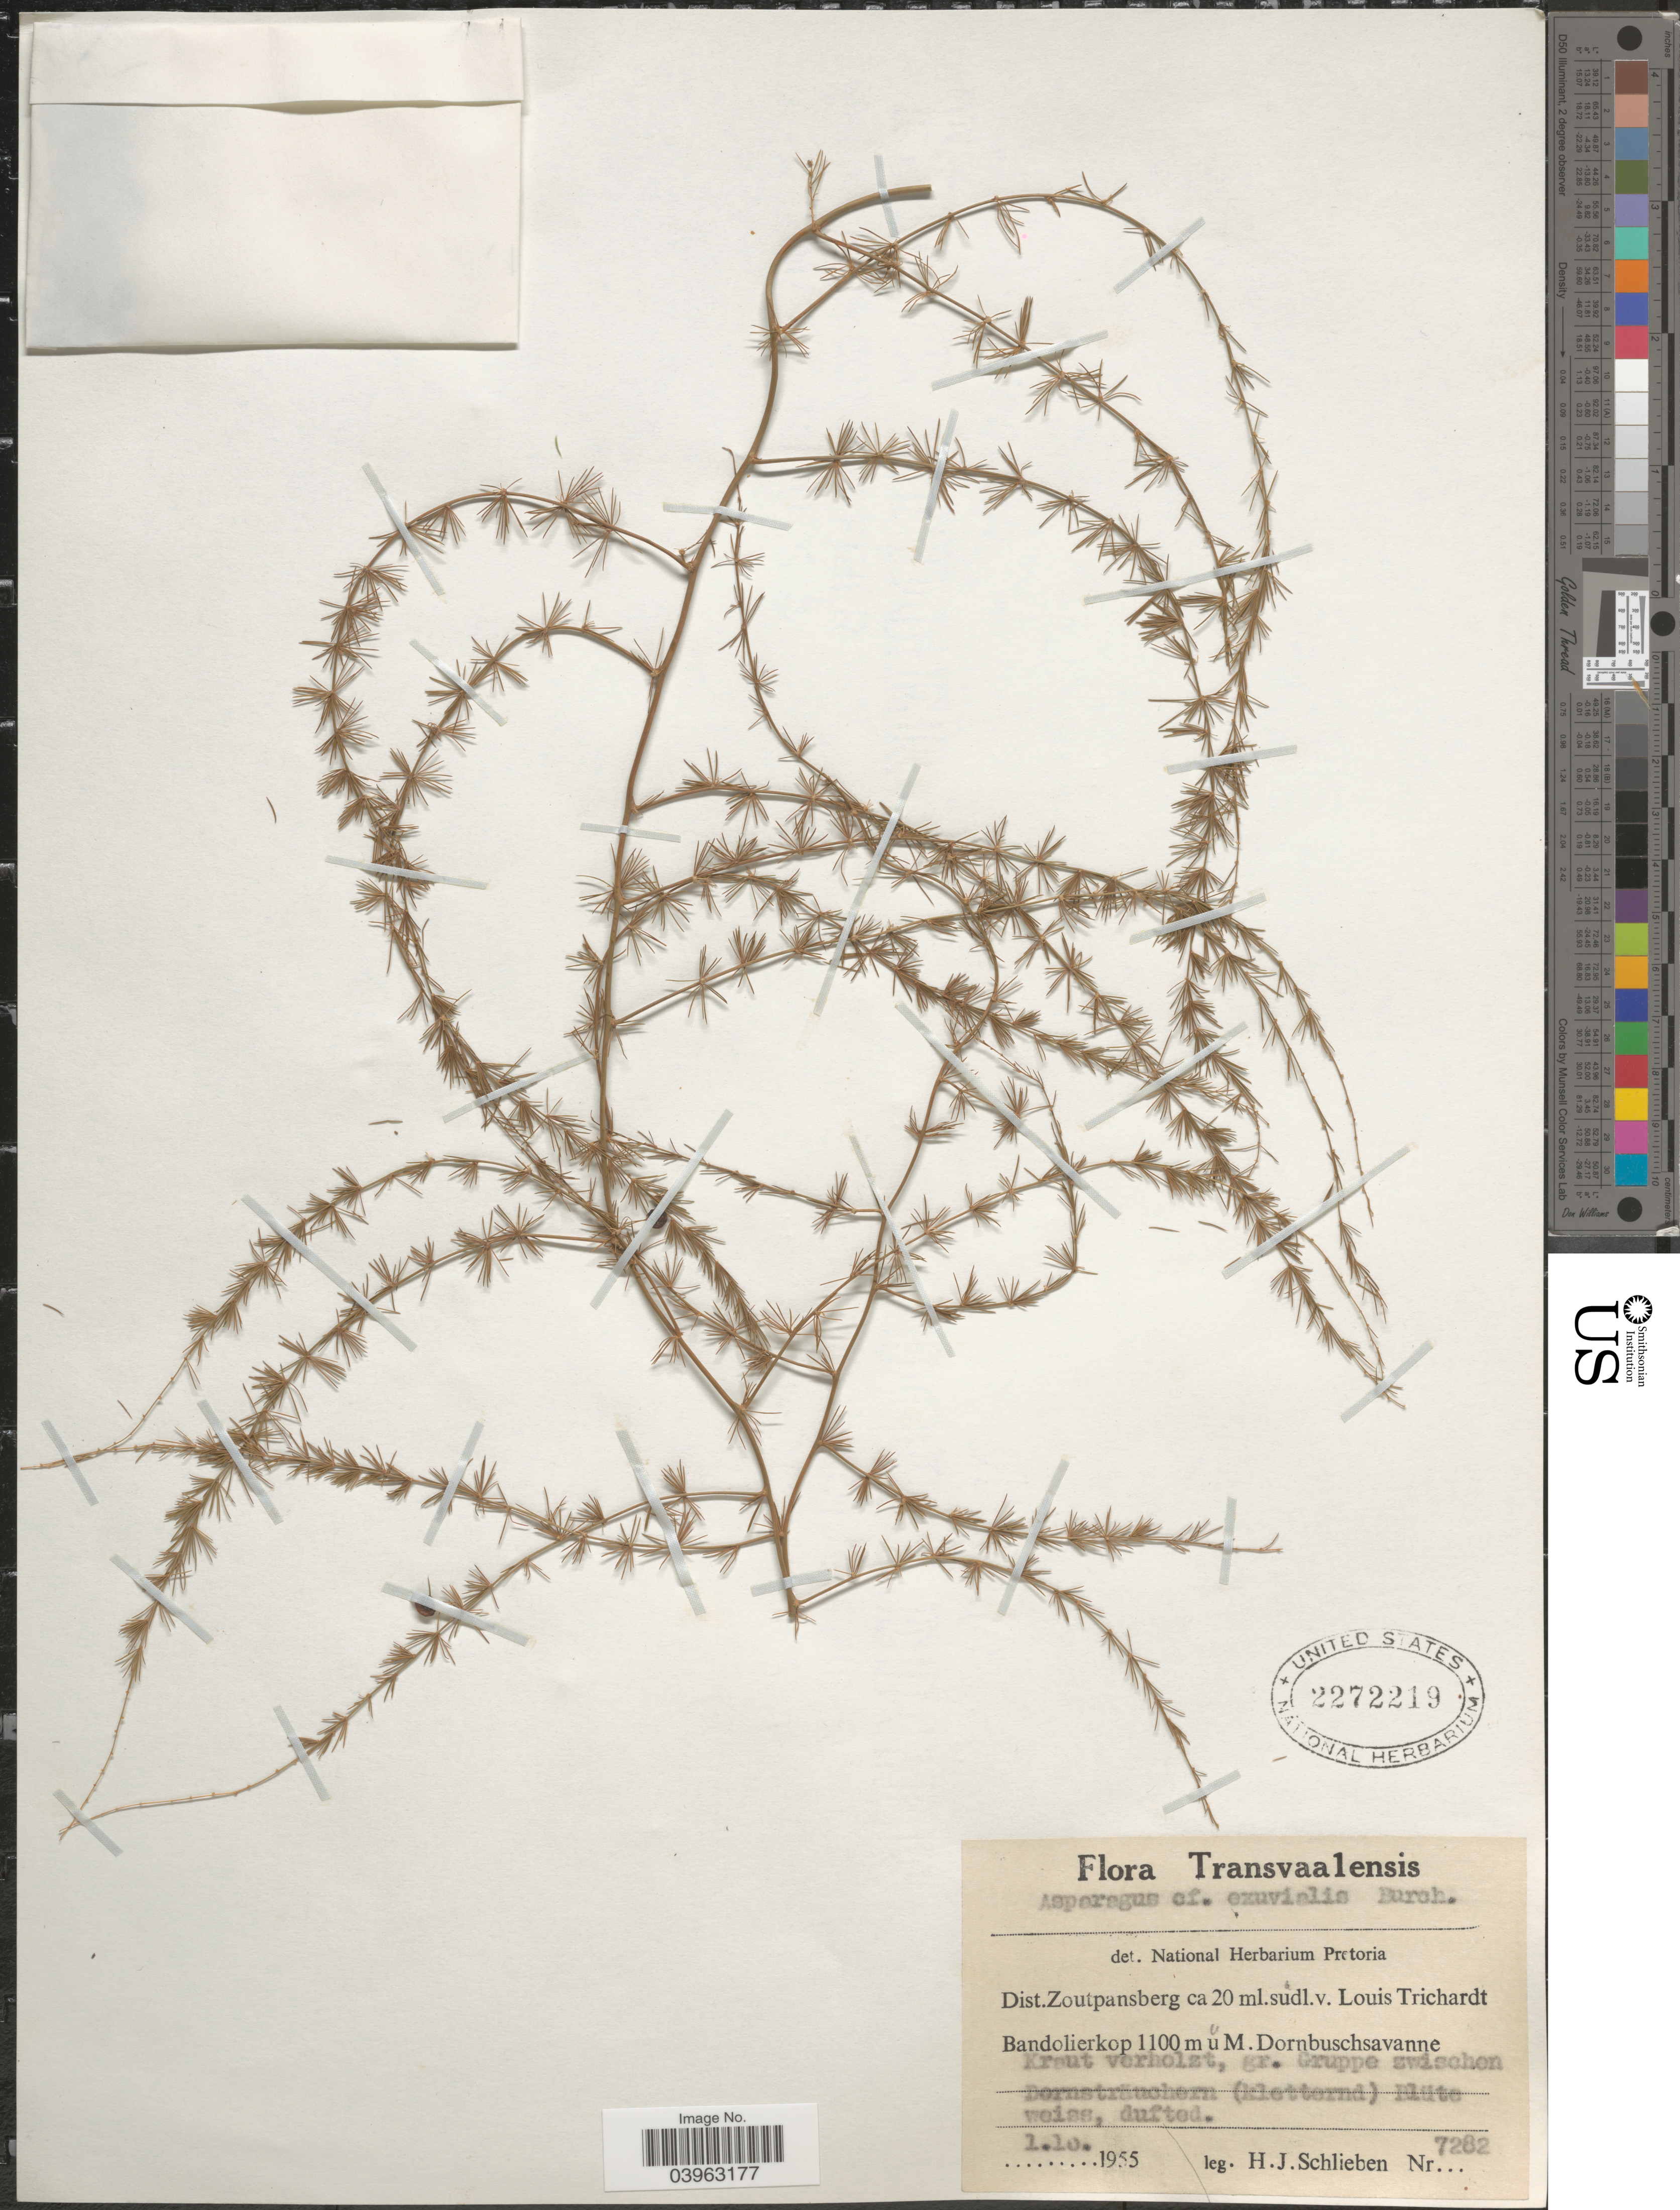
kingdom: Plantae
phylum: Tracheophyta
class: Liliopsida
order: Asparagales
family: Asparagaceae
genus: Asparagus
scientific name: Asparagus exuvialis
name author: Burch.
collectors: H. J. Schlieben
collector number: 7282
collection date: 1955-10-01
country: South Africa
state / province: Limpopo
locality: Transvaalensis. Dist.Zoutpansberg ca 20 ml.südl.v.Louis Trichardt. Bandolierkop.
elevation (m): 1100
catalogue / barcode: US 2272219